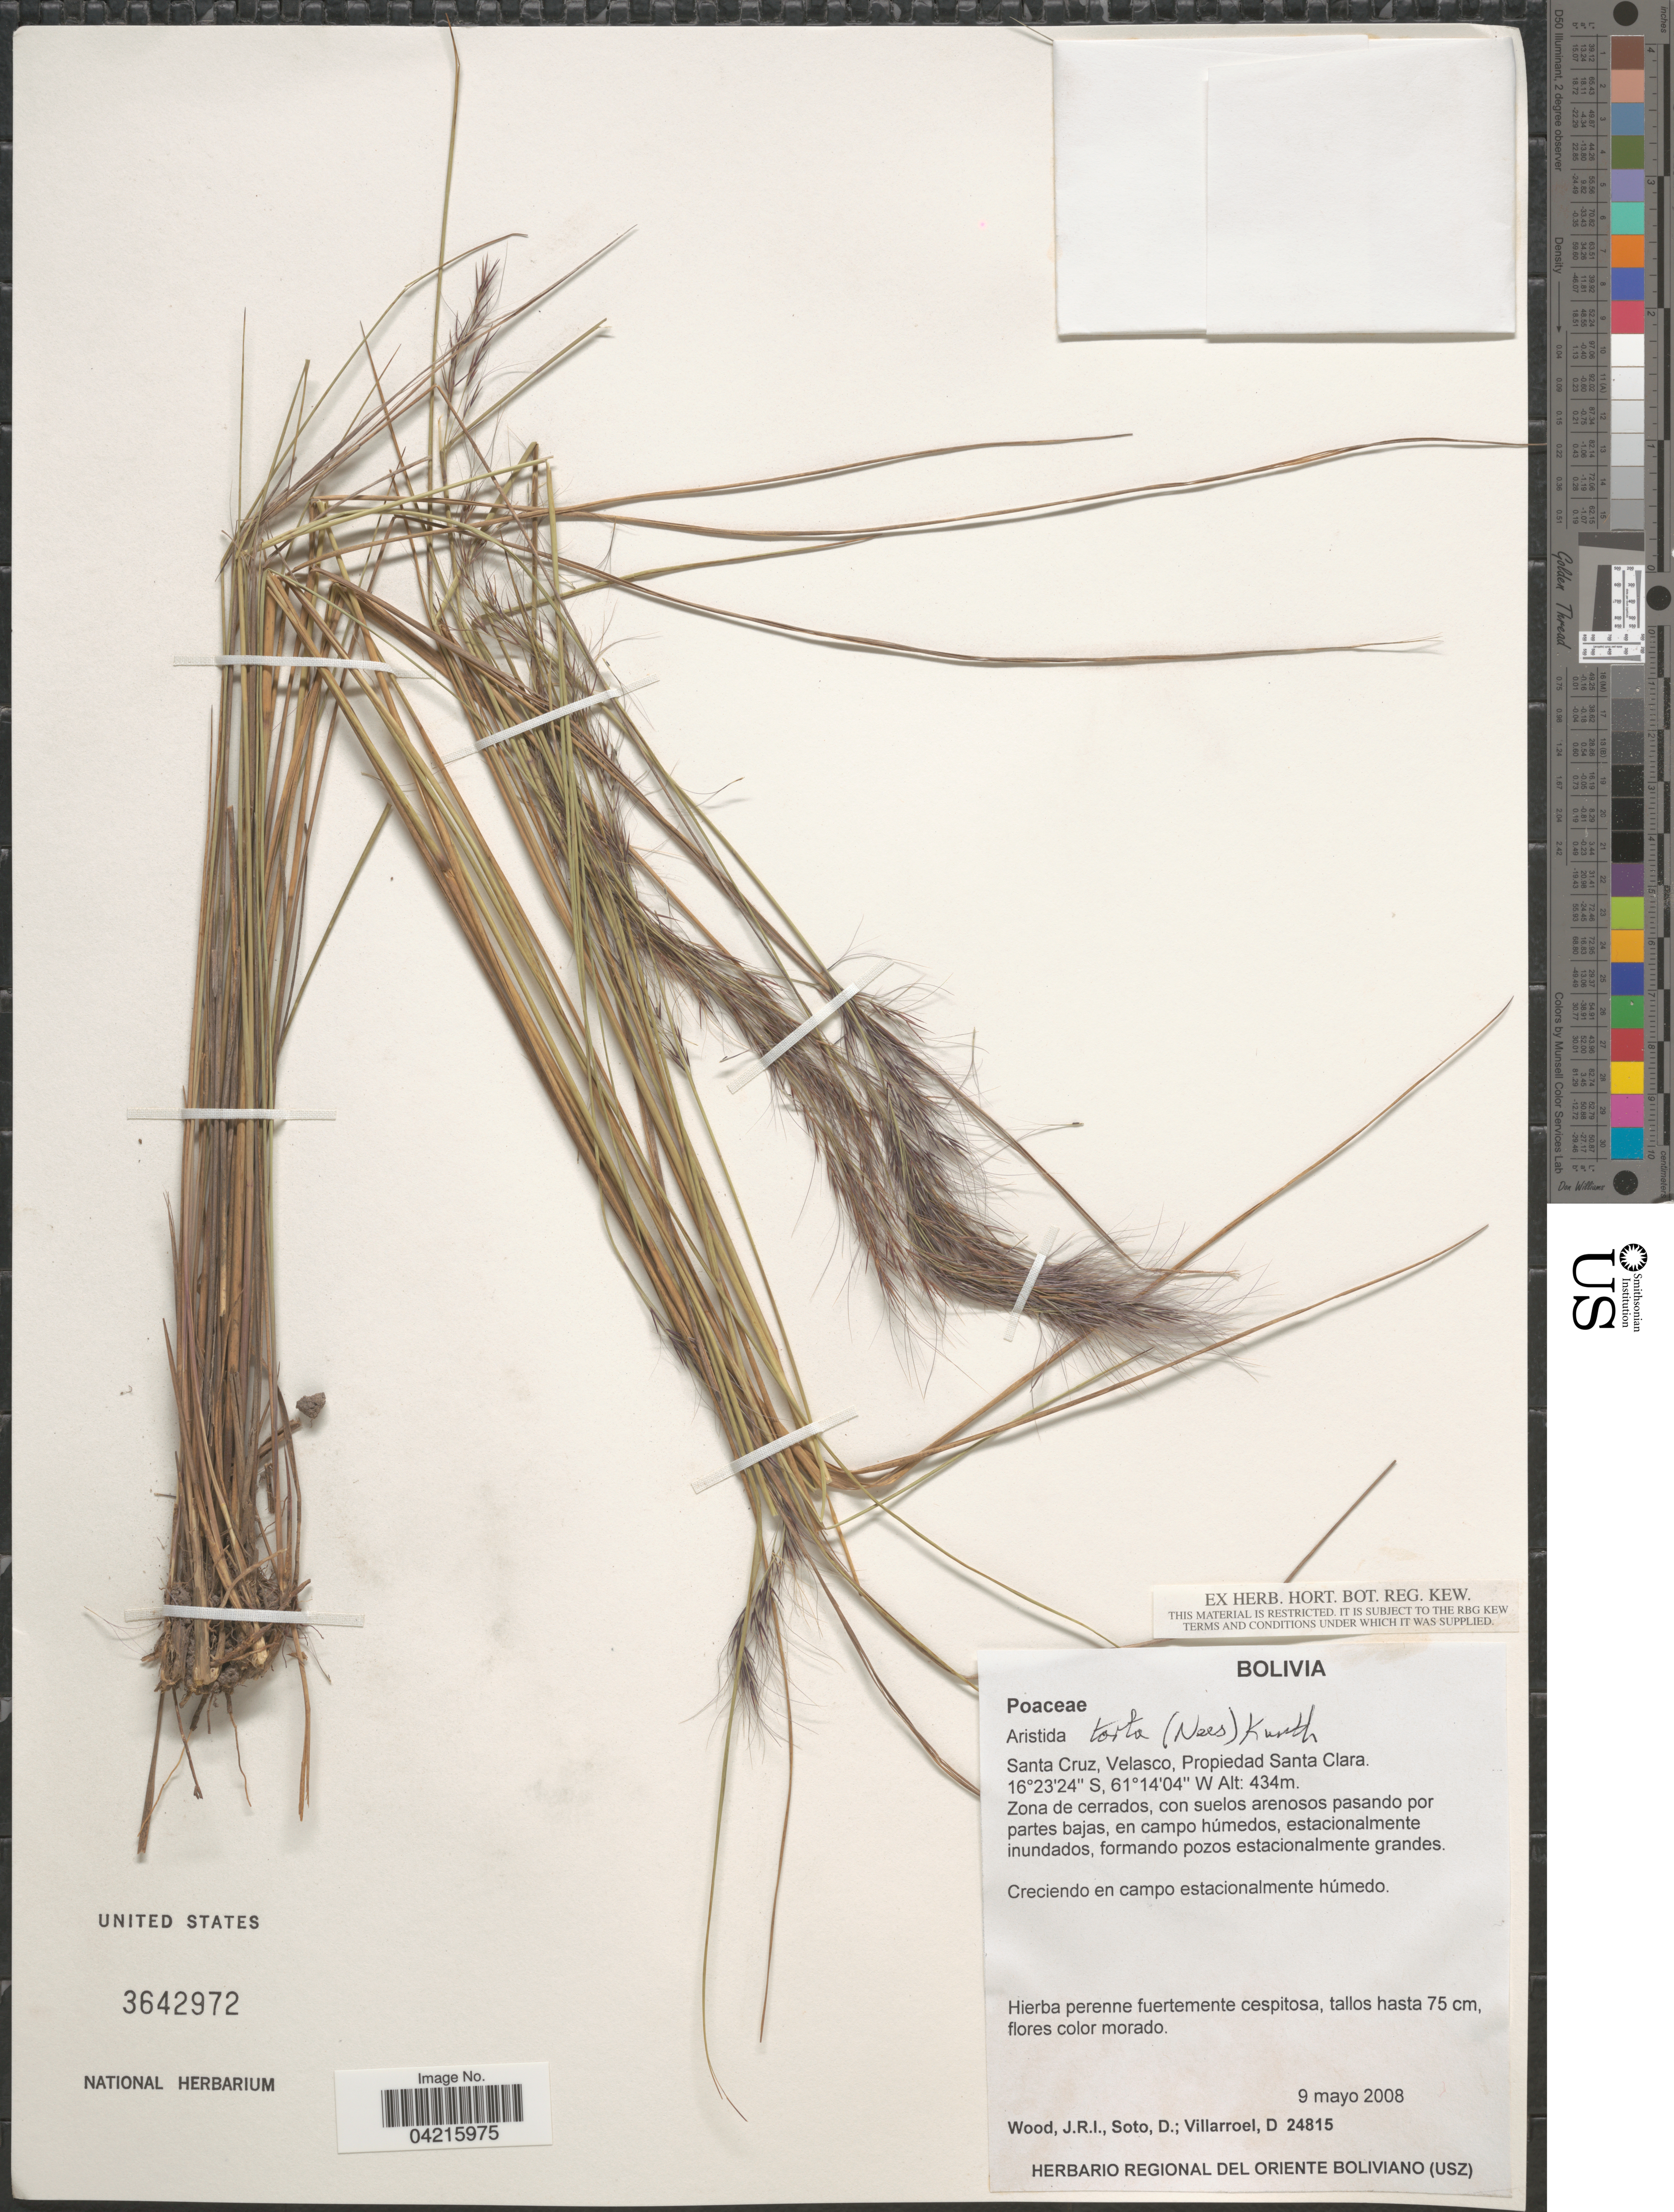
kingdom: Plantae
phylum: Tracheophyta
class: Liliopsida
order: Poales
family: Poaceae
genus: Aristida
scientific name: Aristida torta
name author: (Nees) Kunth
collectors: J. R. I. Wood, D. Soto & D. Villarroel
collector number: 24815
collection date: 2008-05-09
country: Bolivia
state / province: Santa Cruz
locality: Velasco, Propiedad Santa Clara.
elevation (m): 434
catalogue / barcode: US 3642972